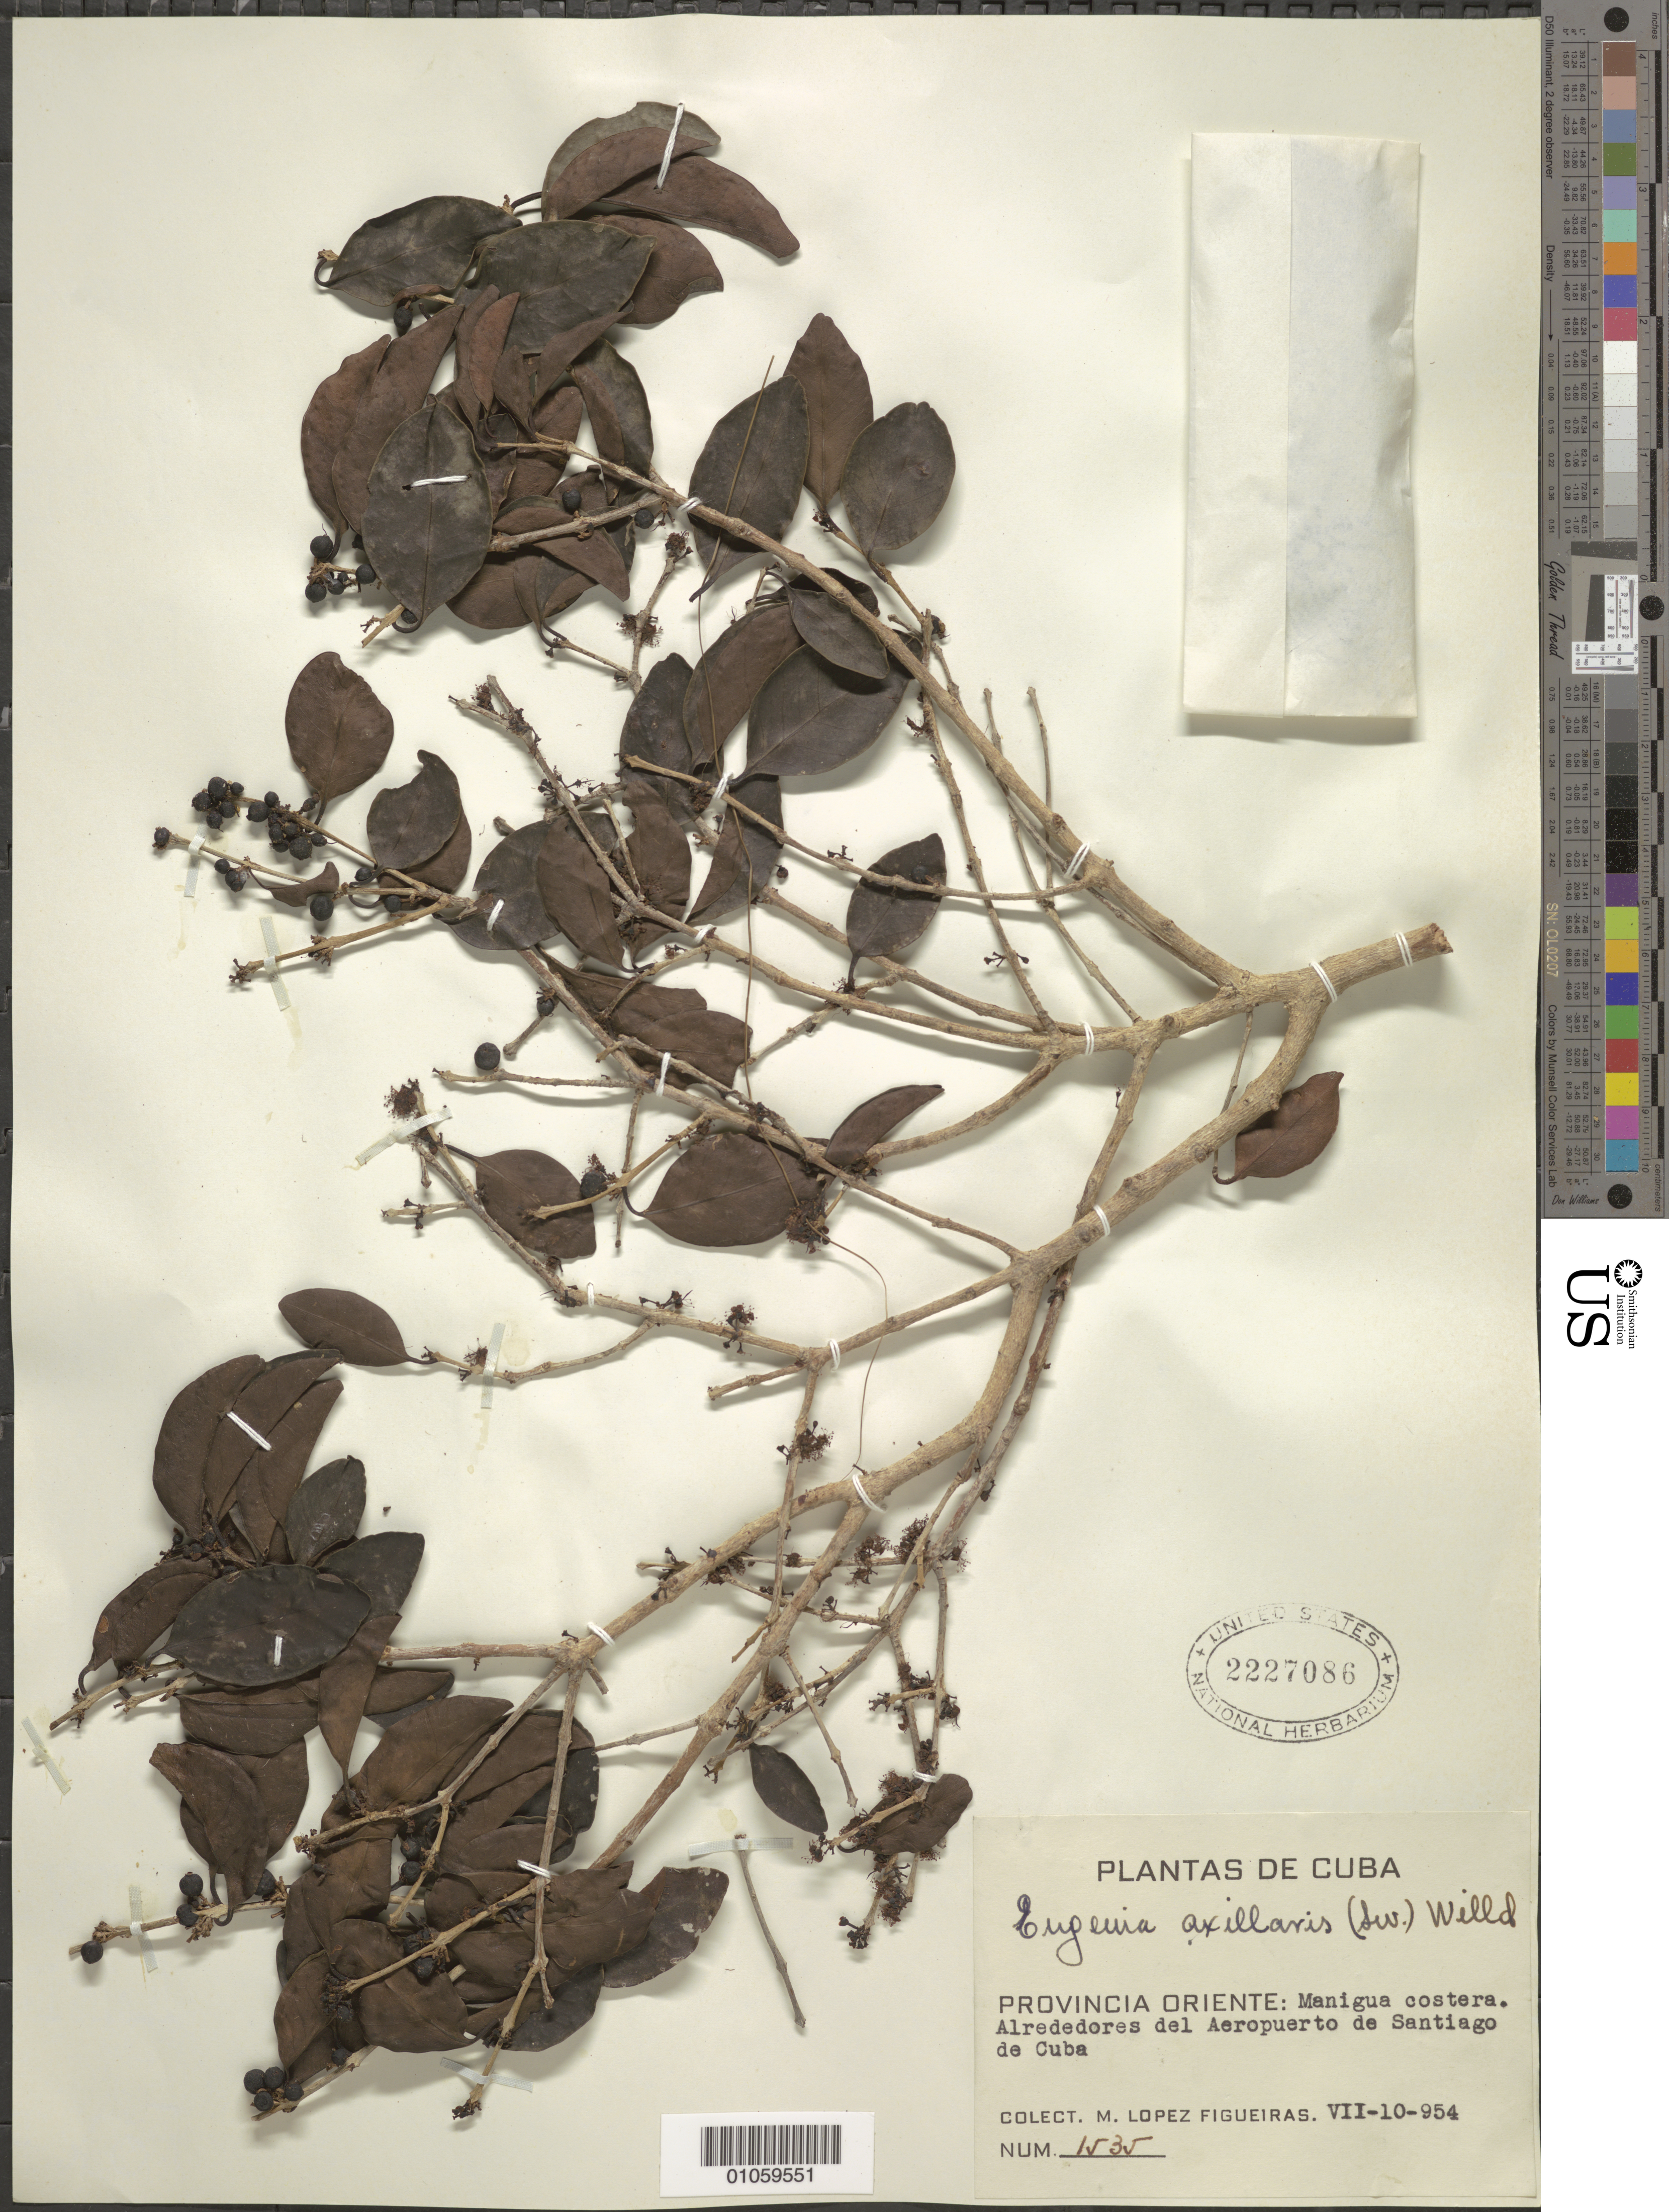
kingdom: Plantae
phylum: Tracheophyta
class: Magnoliopsida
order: Myrtales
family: Myrtaceae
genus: Eugenia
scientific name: Eugenia axillaris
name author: (Sw.) Willd.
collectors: M. López Figueiras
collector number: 1535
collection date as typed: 10 Jul 1954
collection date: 1954-07-10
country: Cuba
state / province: Santiago de Cuba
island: Cuba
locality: Manigua costera Alrededores del Aeropuerto de Santiago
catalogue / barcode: US 2227086